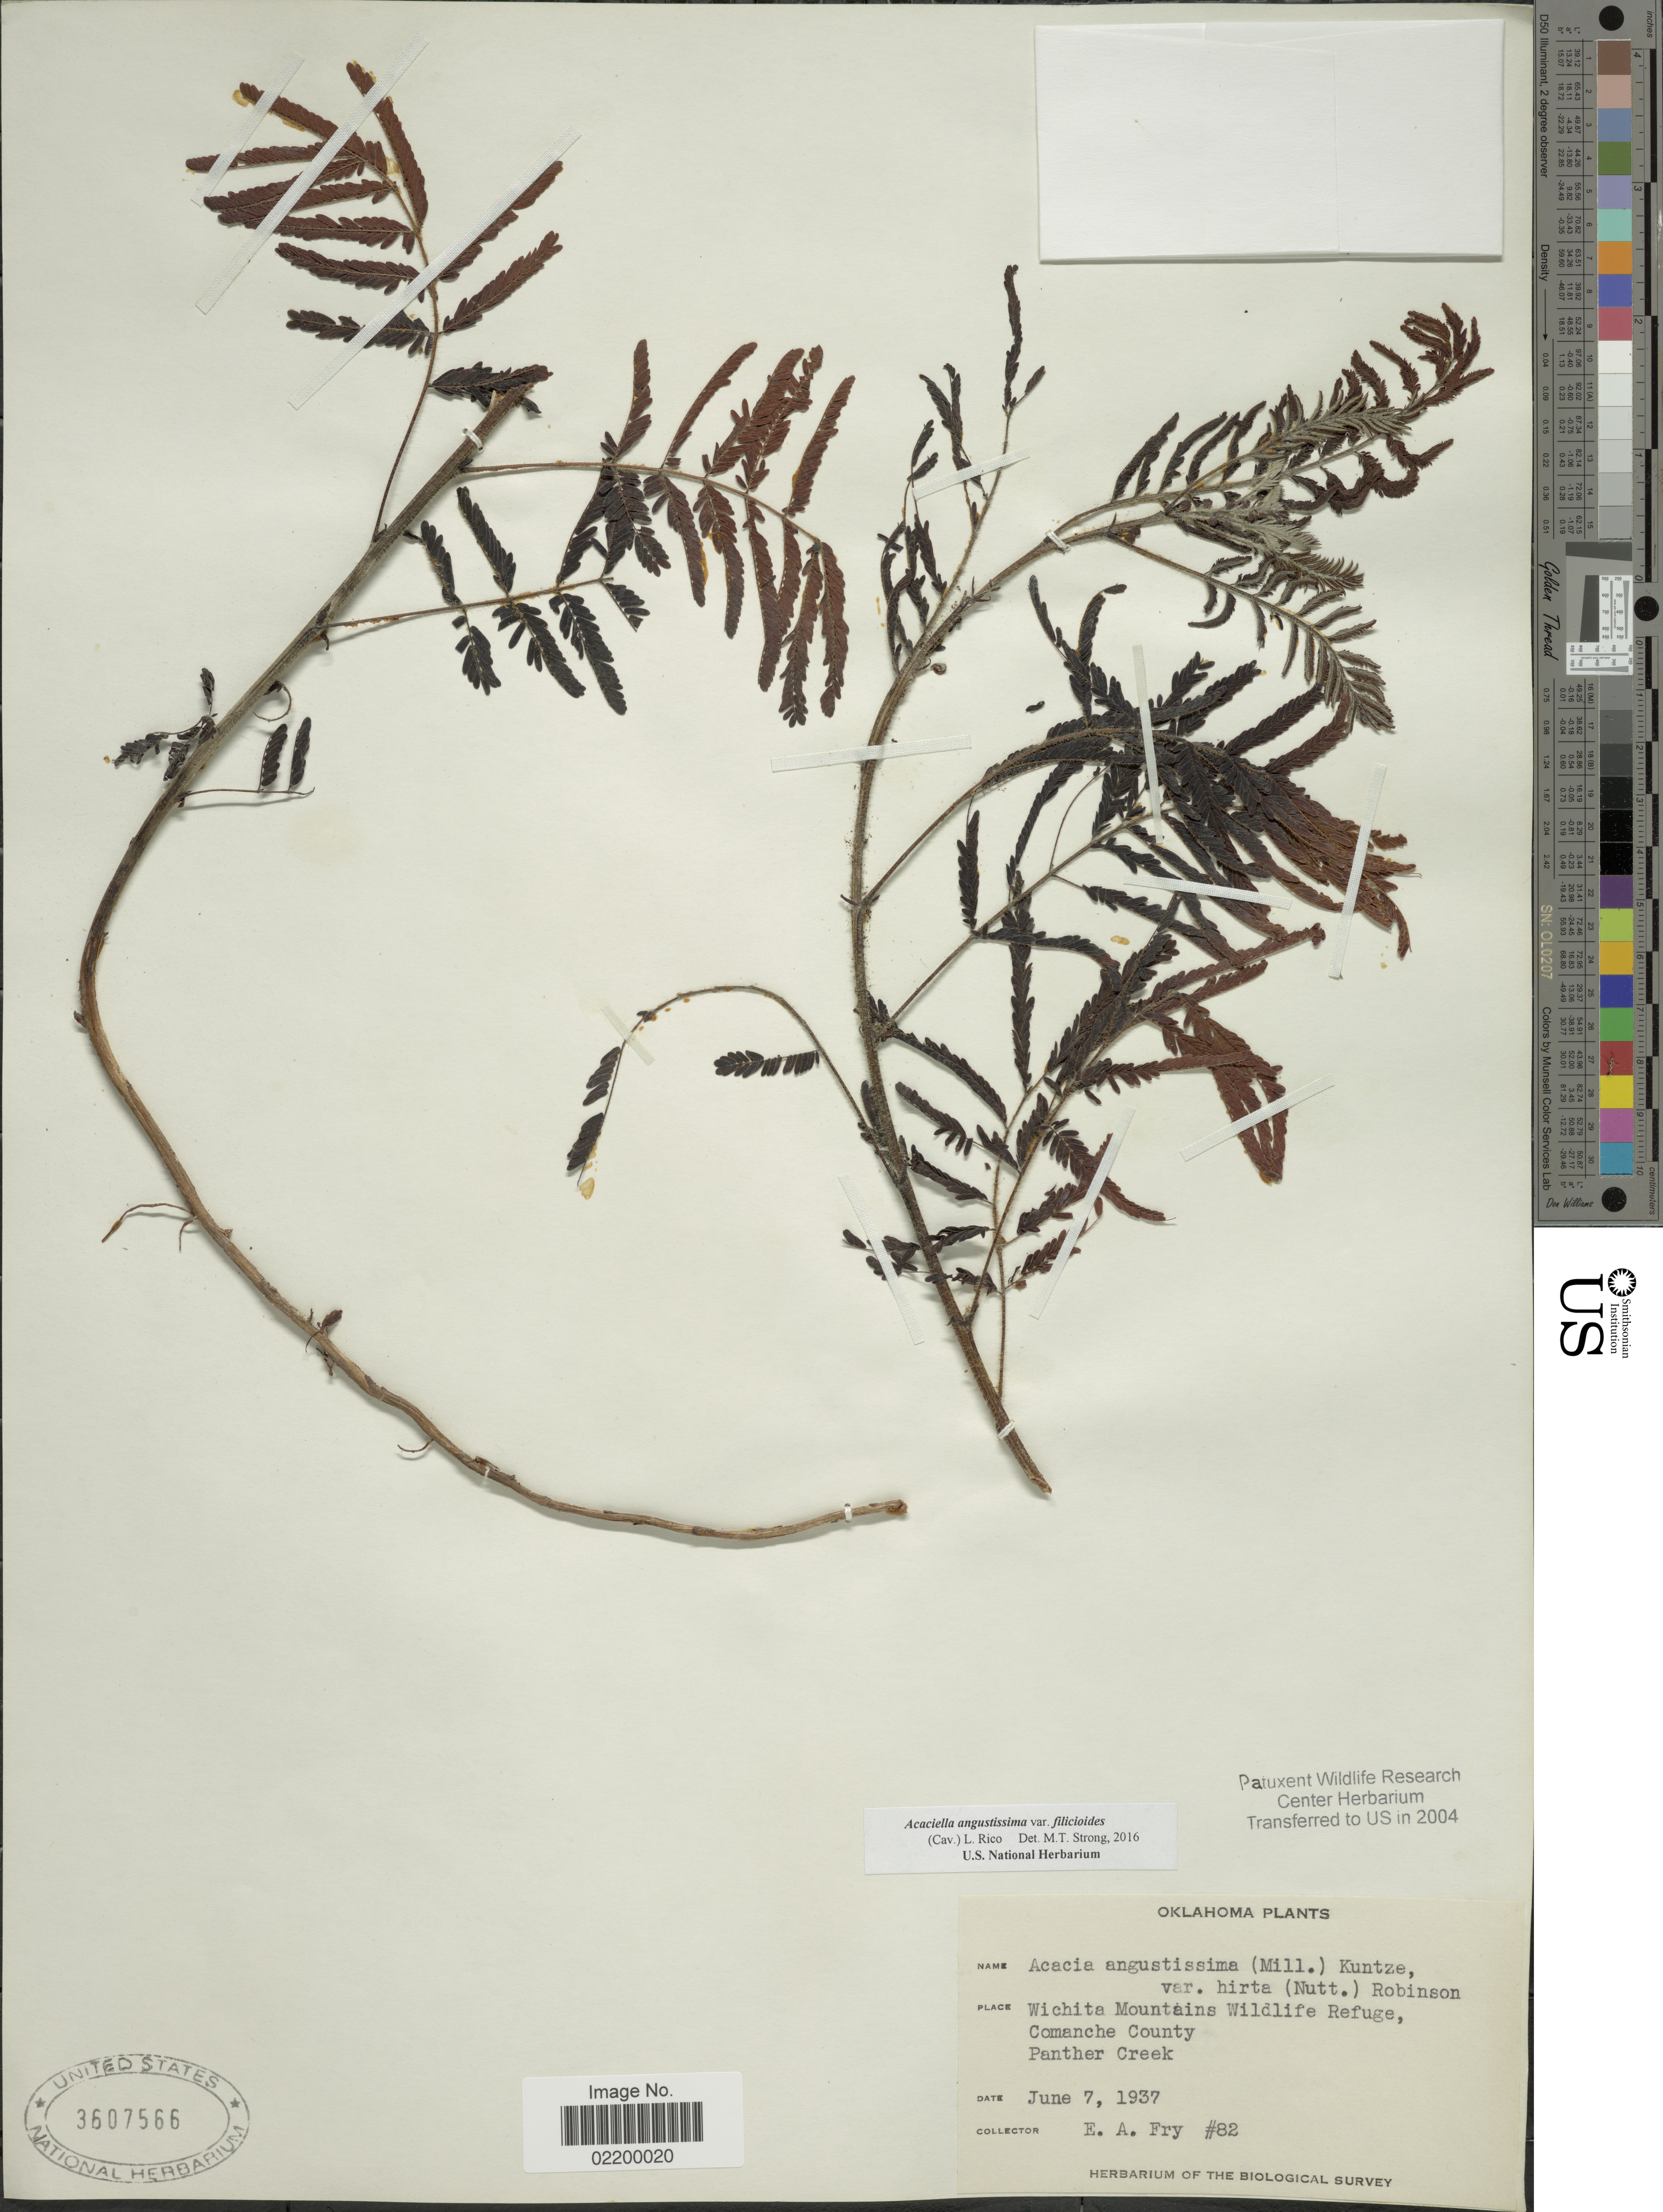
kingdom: Plantae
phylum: Tracheophyta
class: Magnoliopsida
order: Fabales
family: Fabaceae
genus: Acaciella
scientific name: Acaciella angustissima var. filicioides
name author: (Cav.) L. Rico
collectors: E. Fry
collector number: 82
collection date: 1937-06-07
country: United States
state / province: Oklahoma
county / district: Comanche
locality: Wichita Mountains Wildlife Refuge, Panther Creek.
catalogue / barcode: US 3607566